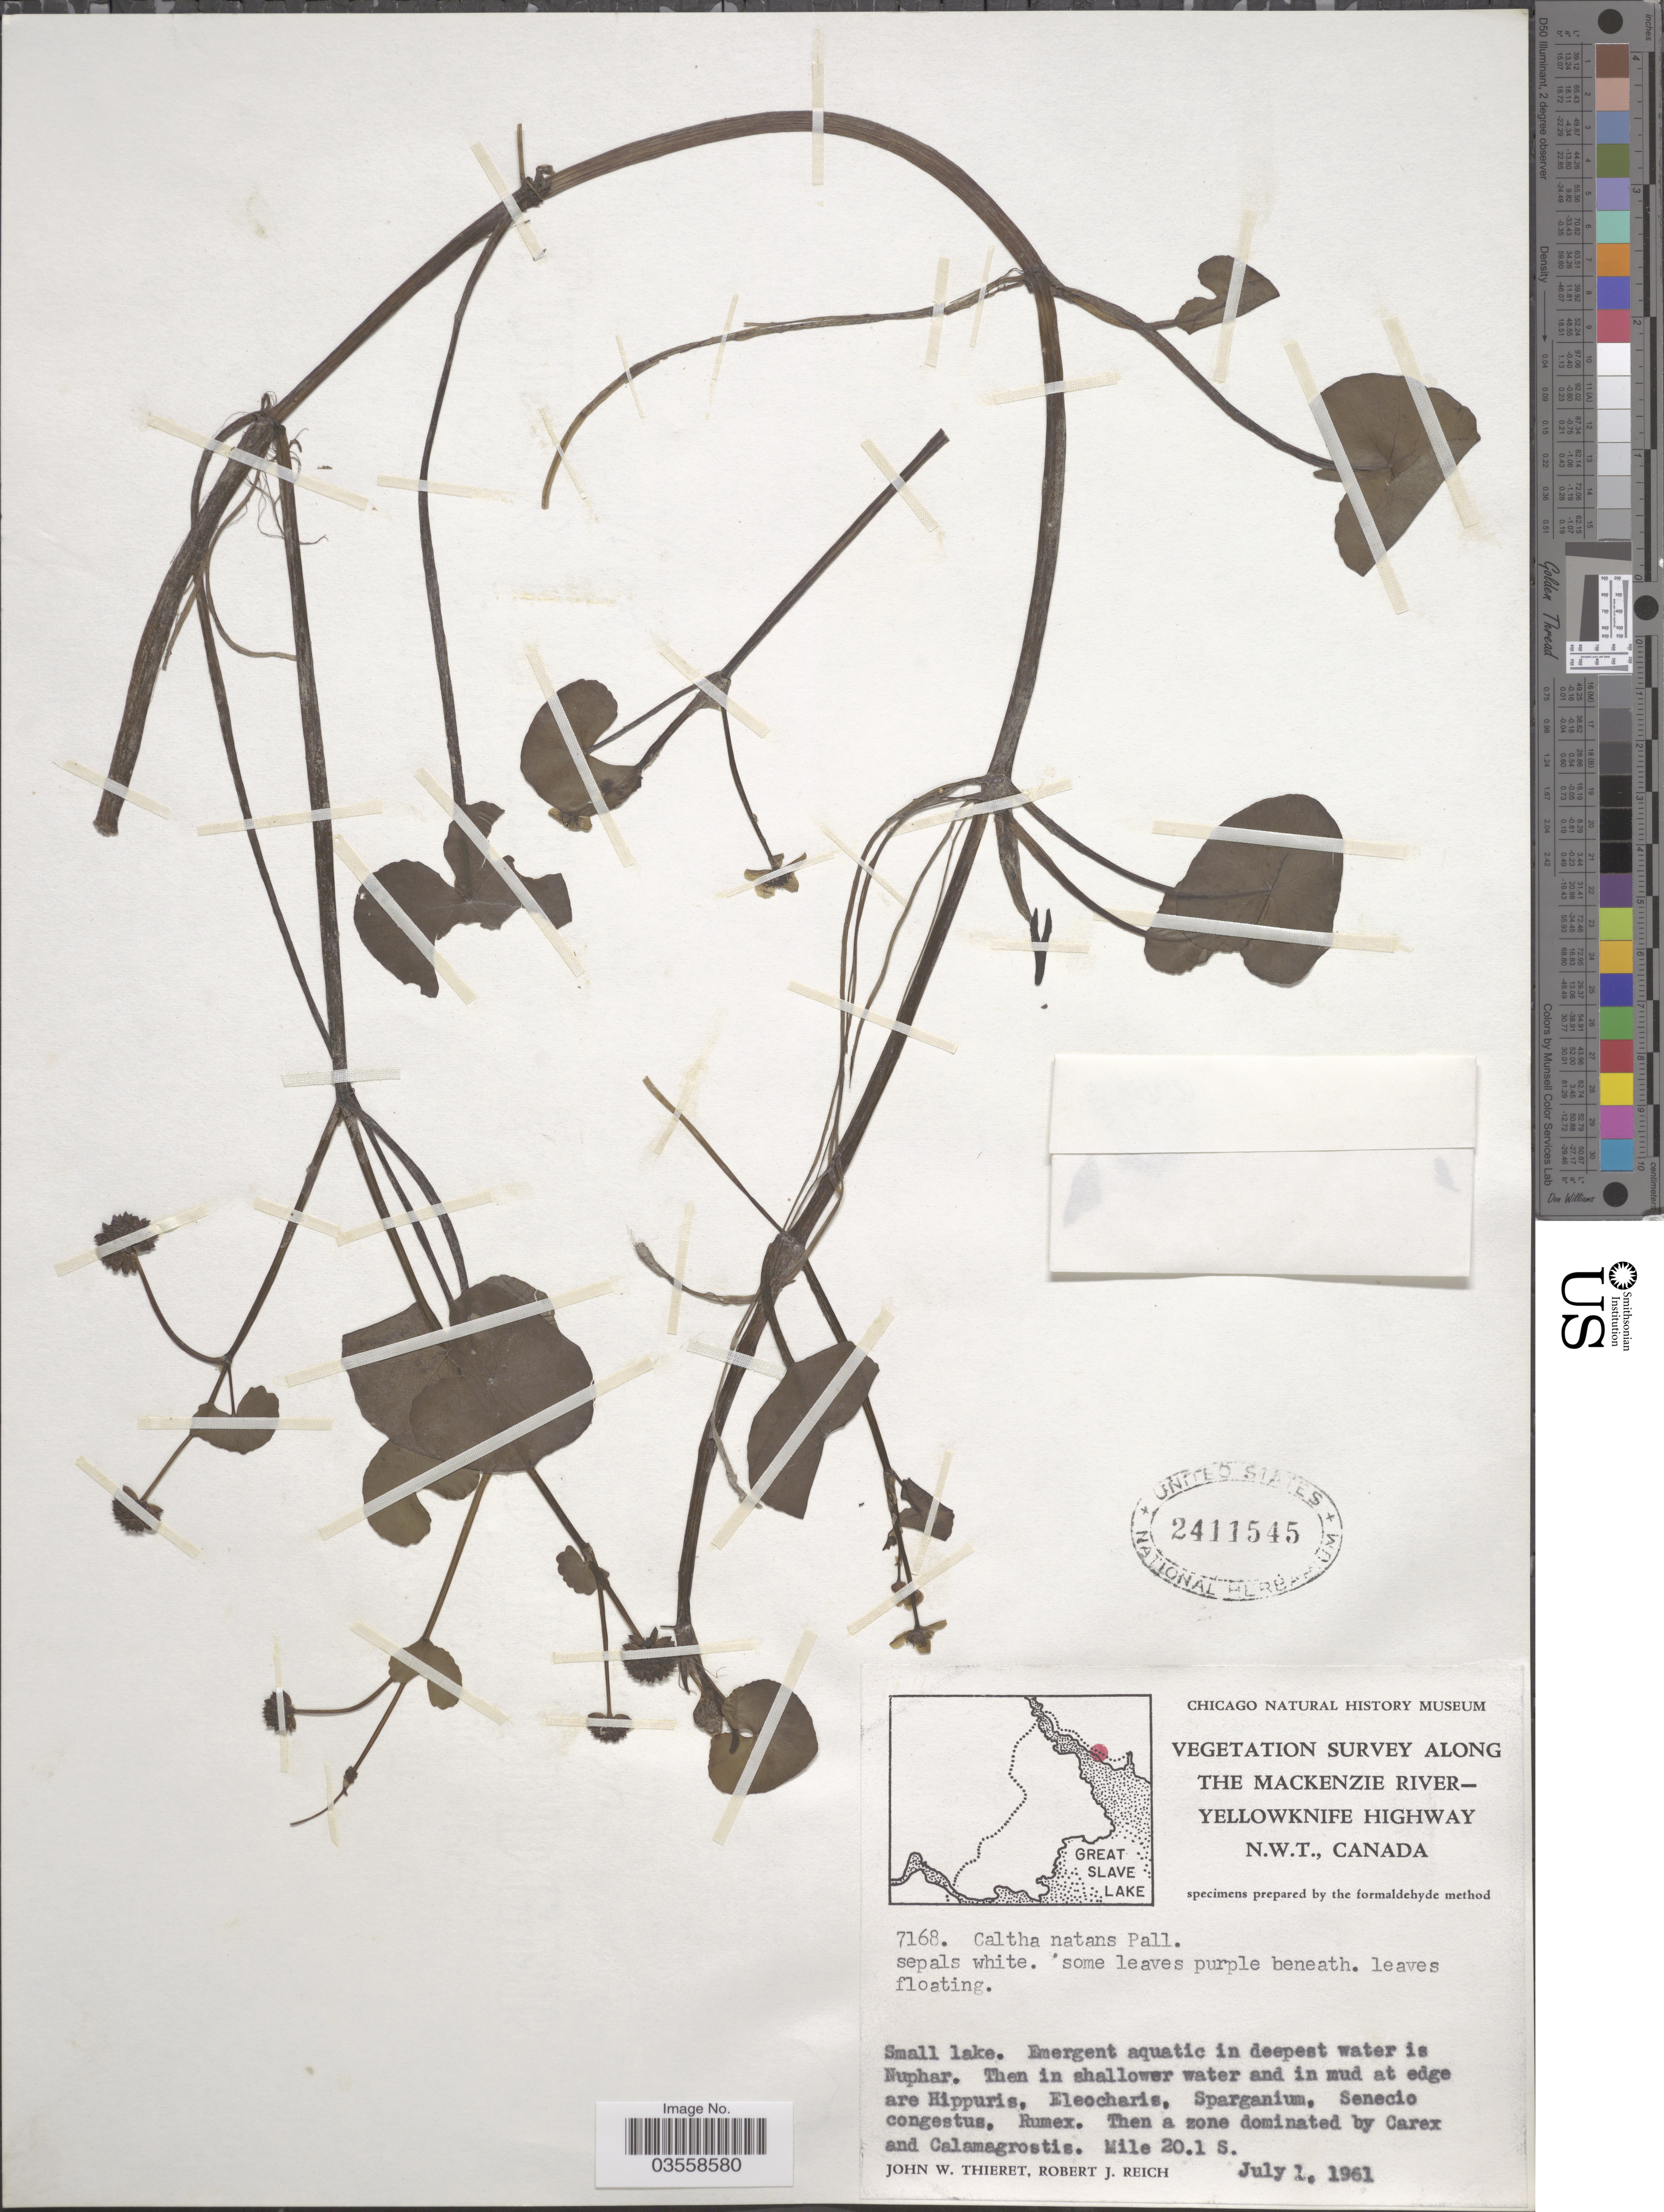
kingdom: Plantae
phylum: Tracheophyta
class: Magnoliopsida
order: Ranunculales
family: Ranunculaceae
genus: Caltha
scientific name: Caltha natans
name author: Pall.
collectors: J. W. Thieret & R. Reich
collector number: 7168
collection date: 1961-07-01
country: Canada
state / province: Northwest Territories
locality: Along the Mackenzie River - Yellowknife Highway. Mile 20.1 S.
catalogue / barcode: US 2411545